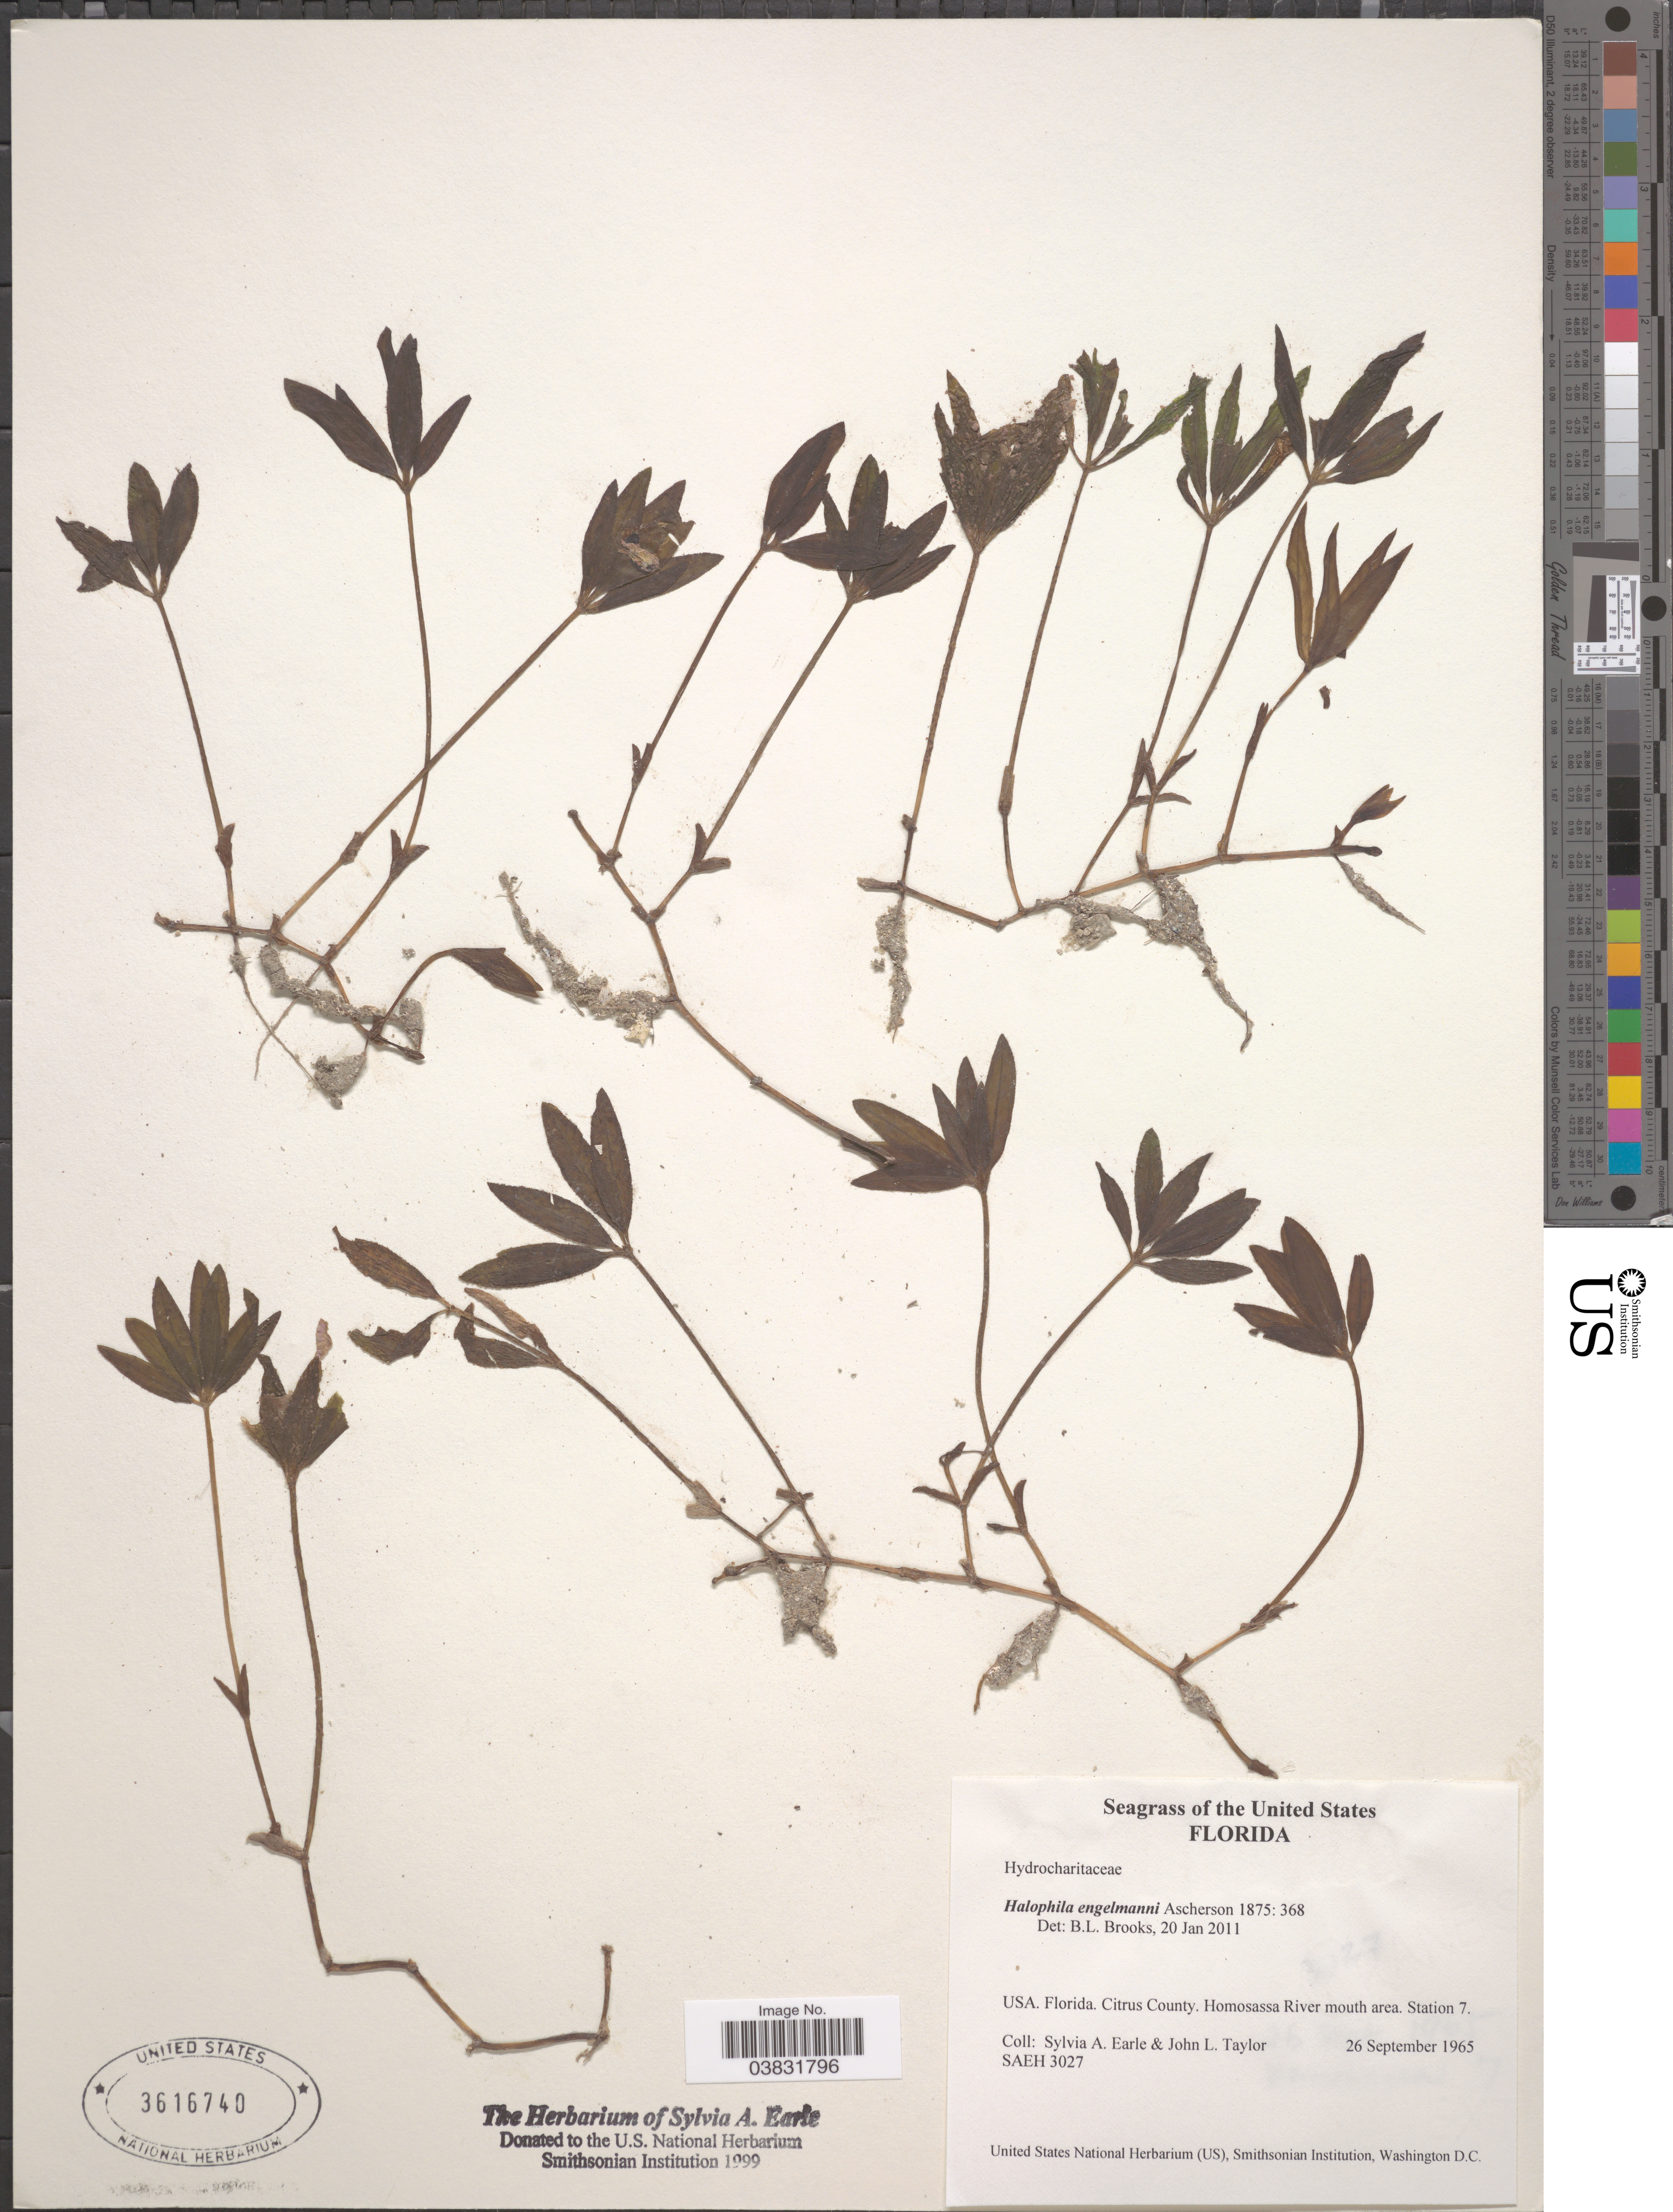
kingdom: Plantae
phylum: Tracheophyta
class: Liliopsida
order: Alismatales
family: Hydrocharitaceae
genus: Halophila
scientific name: Halophila engelmannii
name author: Asch.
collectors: S. A. Earle & J. L. Taylor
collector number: SAEH3027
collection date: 1965-09-26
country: United States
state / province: Florida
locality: Citrus County. Homosassa River mouth area. Station 7.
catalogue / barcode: US 3616740